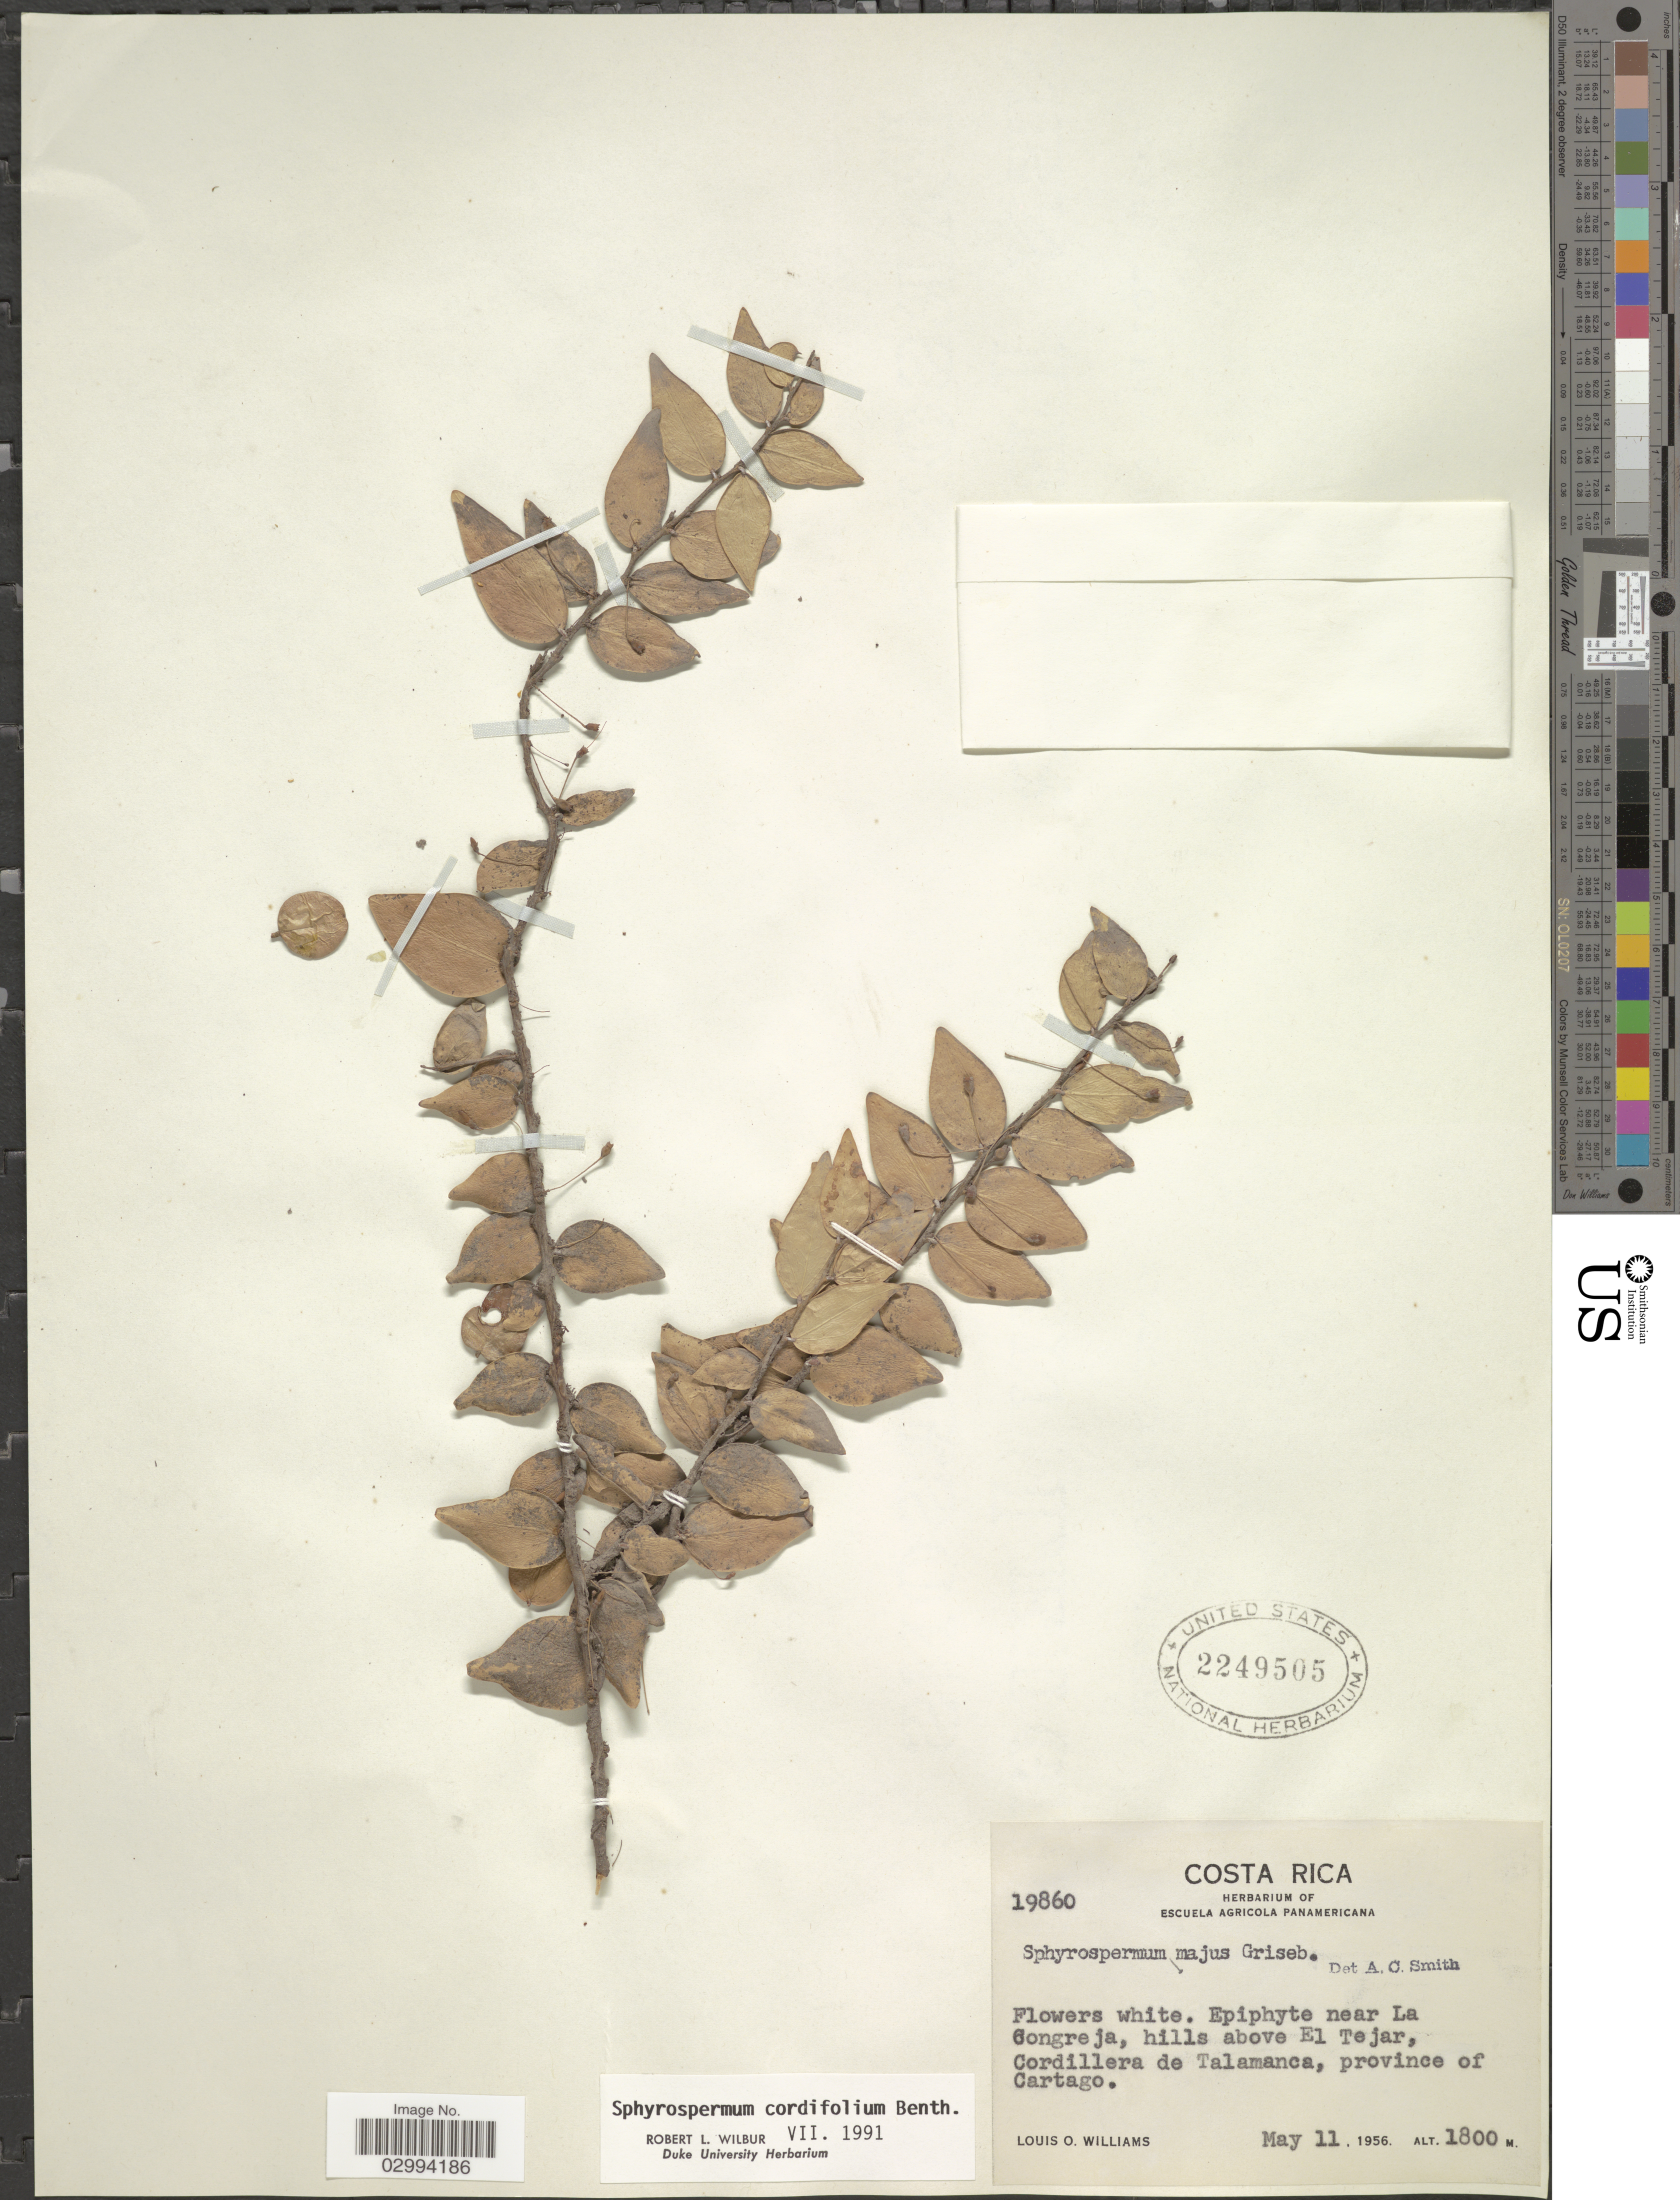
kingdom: Plantae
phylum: Tracheophyta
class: Magnoliopsida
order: Ericales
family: Ericaceae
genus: Sphyrospermum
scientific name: Sphyrospermum cordifolium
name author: Benth.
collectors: L. O. Williams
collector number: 19860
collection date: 1956-05-11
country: Costa Rica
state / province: Cartago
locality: Epiphyte near La Congreja, hills above El Tejar, Cordillera de Talamanca.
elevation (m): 1800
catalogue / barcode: US 2249505